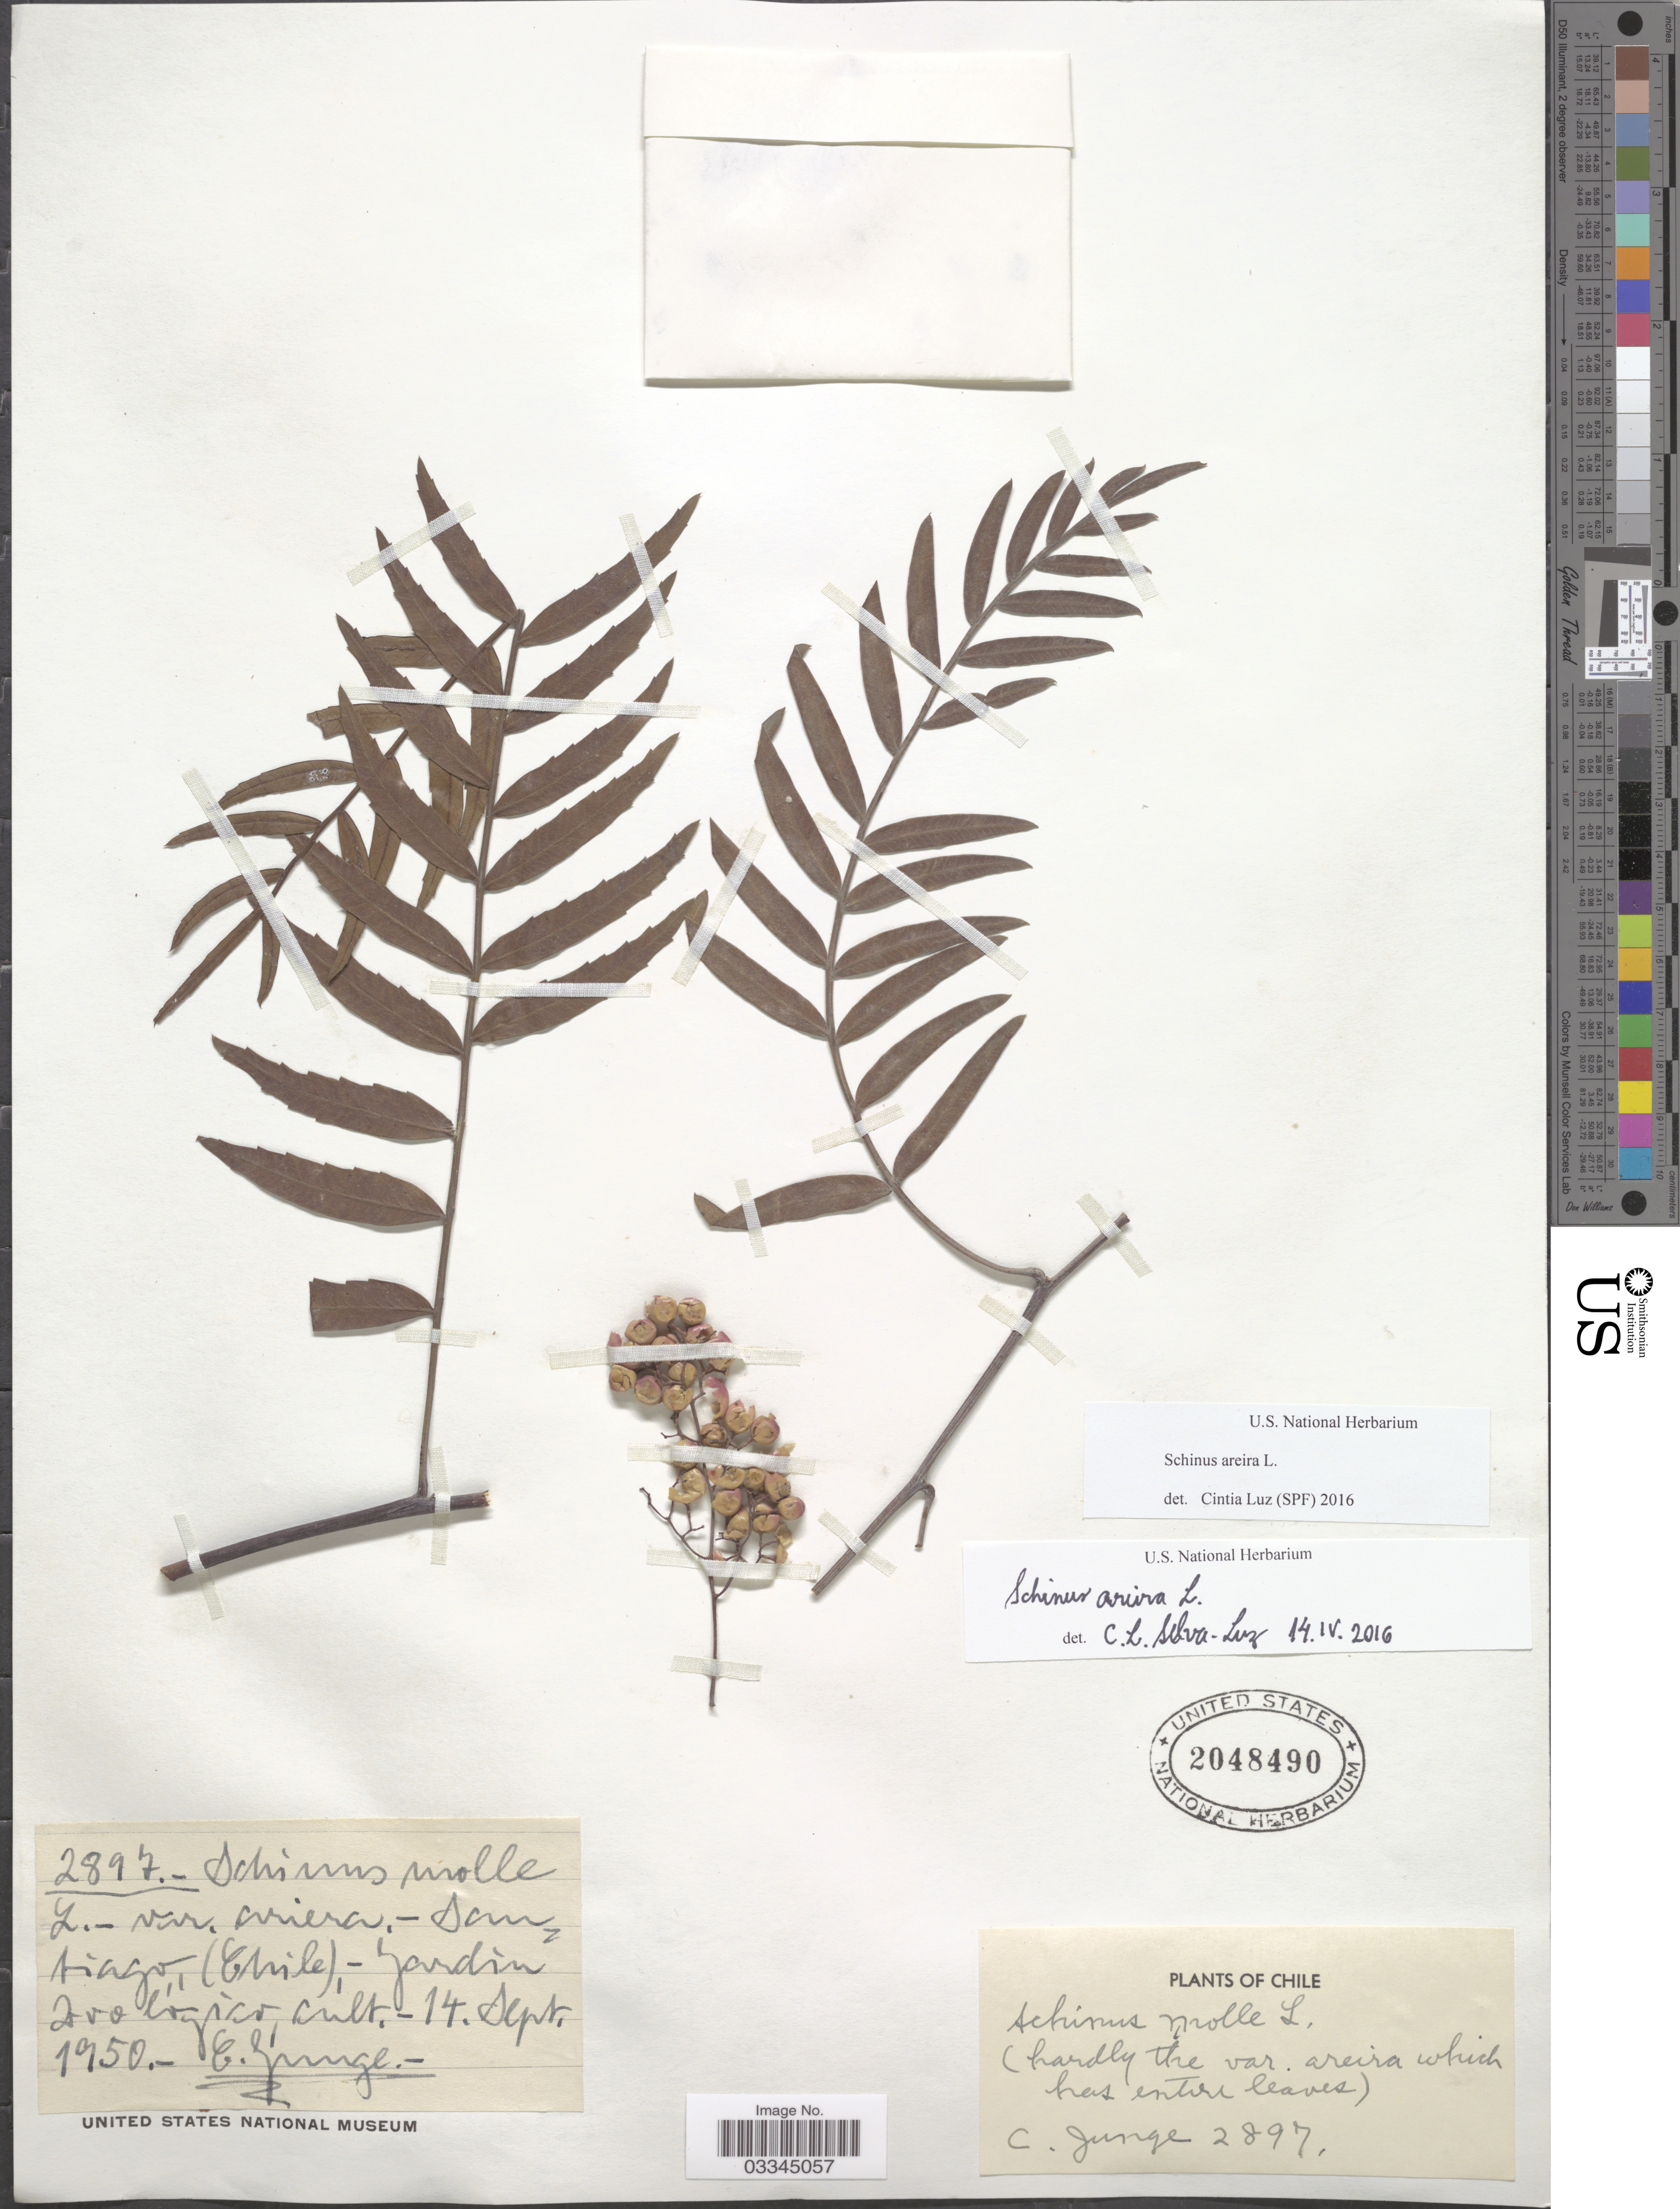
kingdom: Plantae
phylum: Tracheophyta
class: Magnoliopsida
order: Sapindales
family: Anacardiaceae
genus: Schinus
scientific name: Schinus areira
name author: L.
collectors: C. Junge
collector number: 2897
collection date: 1950-09-14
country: Chile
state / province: Región Metropolitana (RM)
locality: Santiago, Jardin Zoologico.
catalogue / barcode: US 2048490